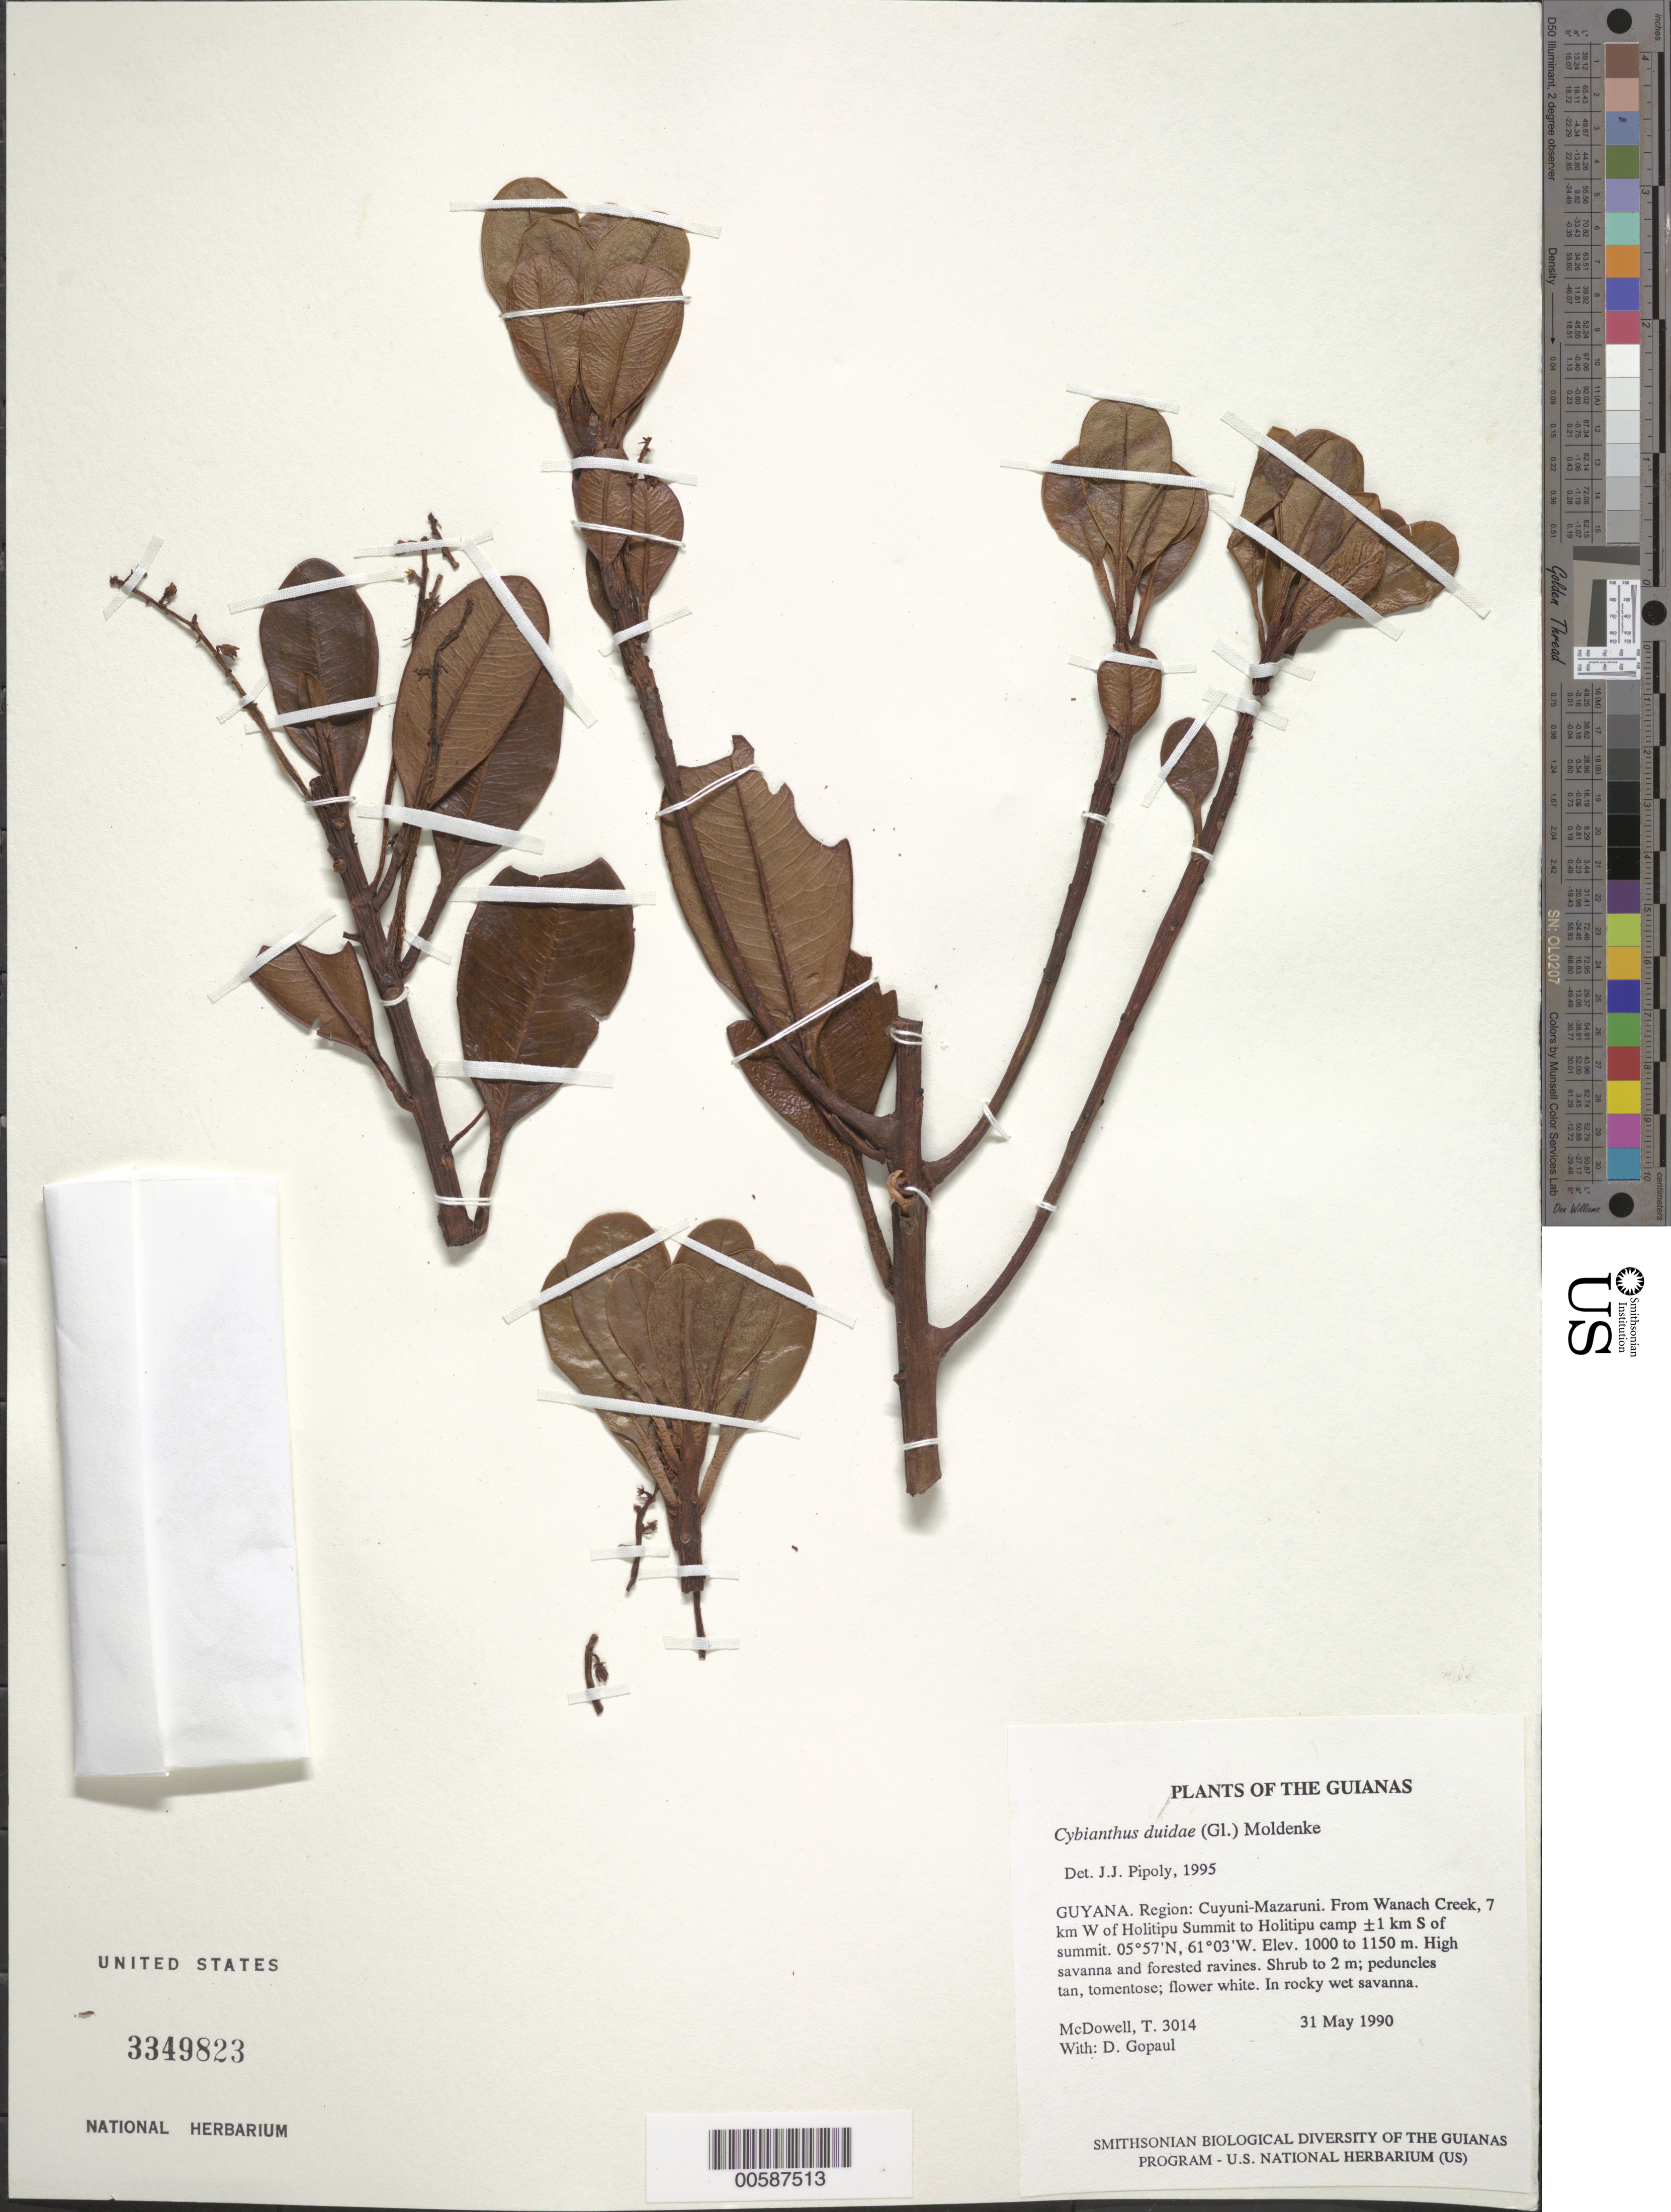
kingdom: Plantae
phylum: Tracheophyta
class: Magnoliopsida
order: Ericales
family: Primulaceae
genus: Cybianthus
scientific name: Cybianthus duidae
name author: (Gleason & Moldenke) G. Agostini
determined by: Pipoly, J. J., III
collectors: T. McDowell, D. Hughs & D. Gopaul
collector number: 3014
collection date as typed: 31 May 1990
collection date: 1990-05-31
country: Guyana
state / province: Cuyuni-Mazaruni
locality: From Wanach Creek, 7 km W of Holitipu Summit to Holitipu camp ±1 km S of summit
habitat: High savanna and forested ravines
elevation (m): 1000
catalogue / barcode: US 3349823